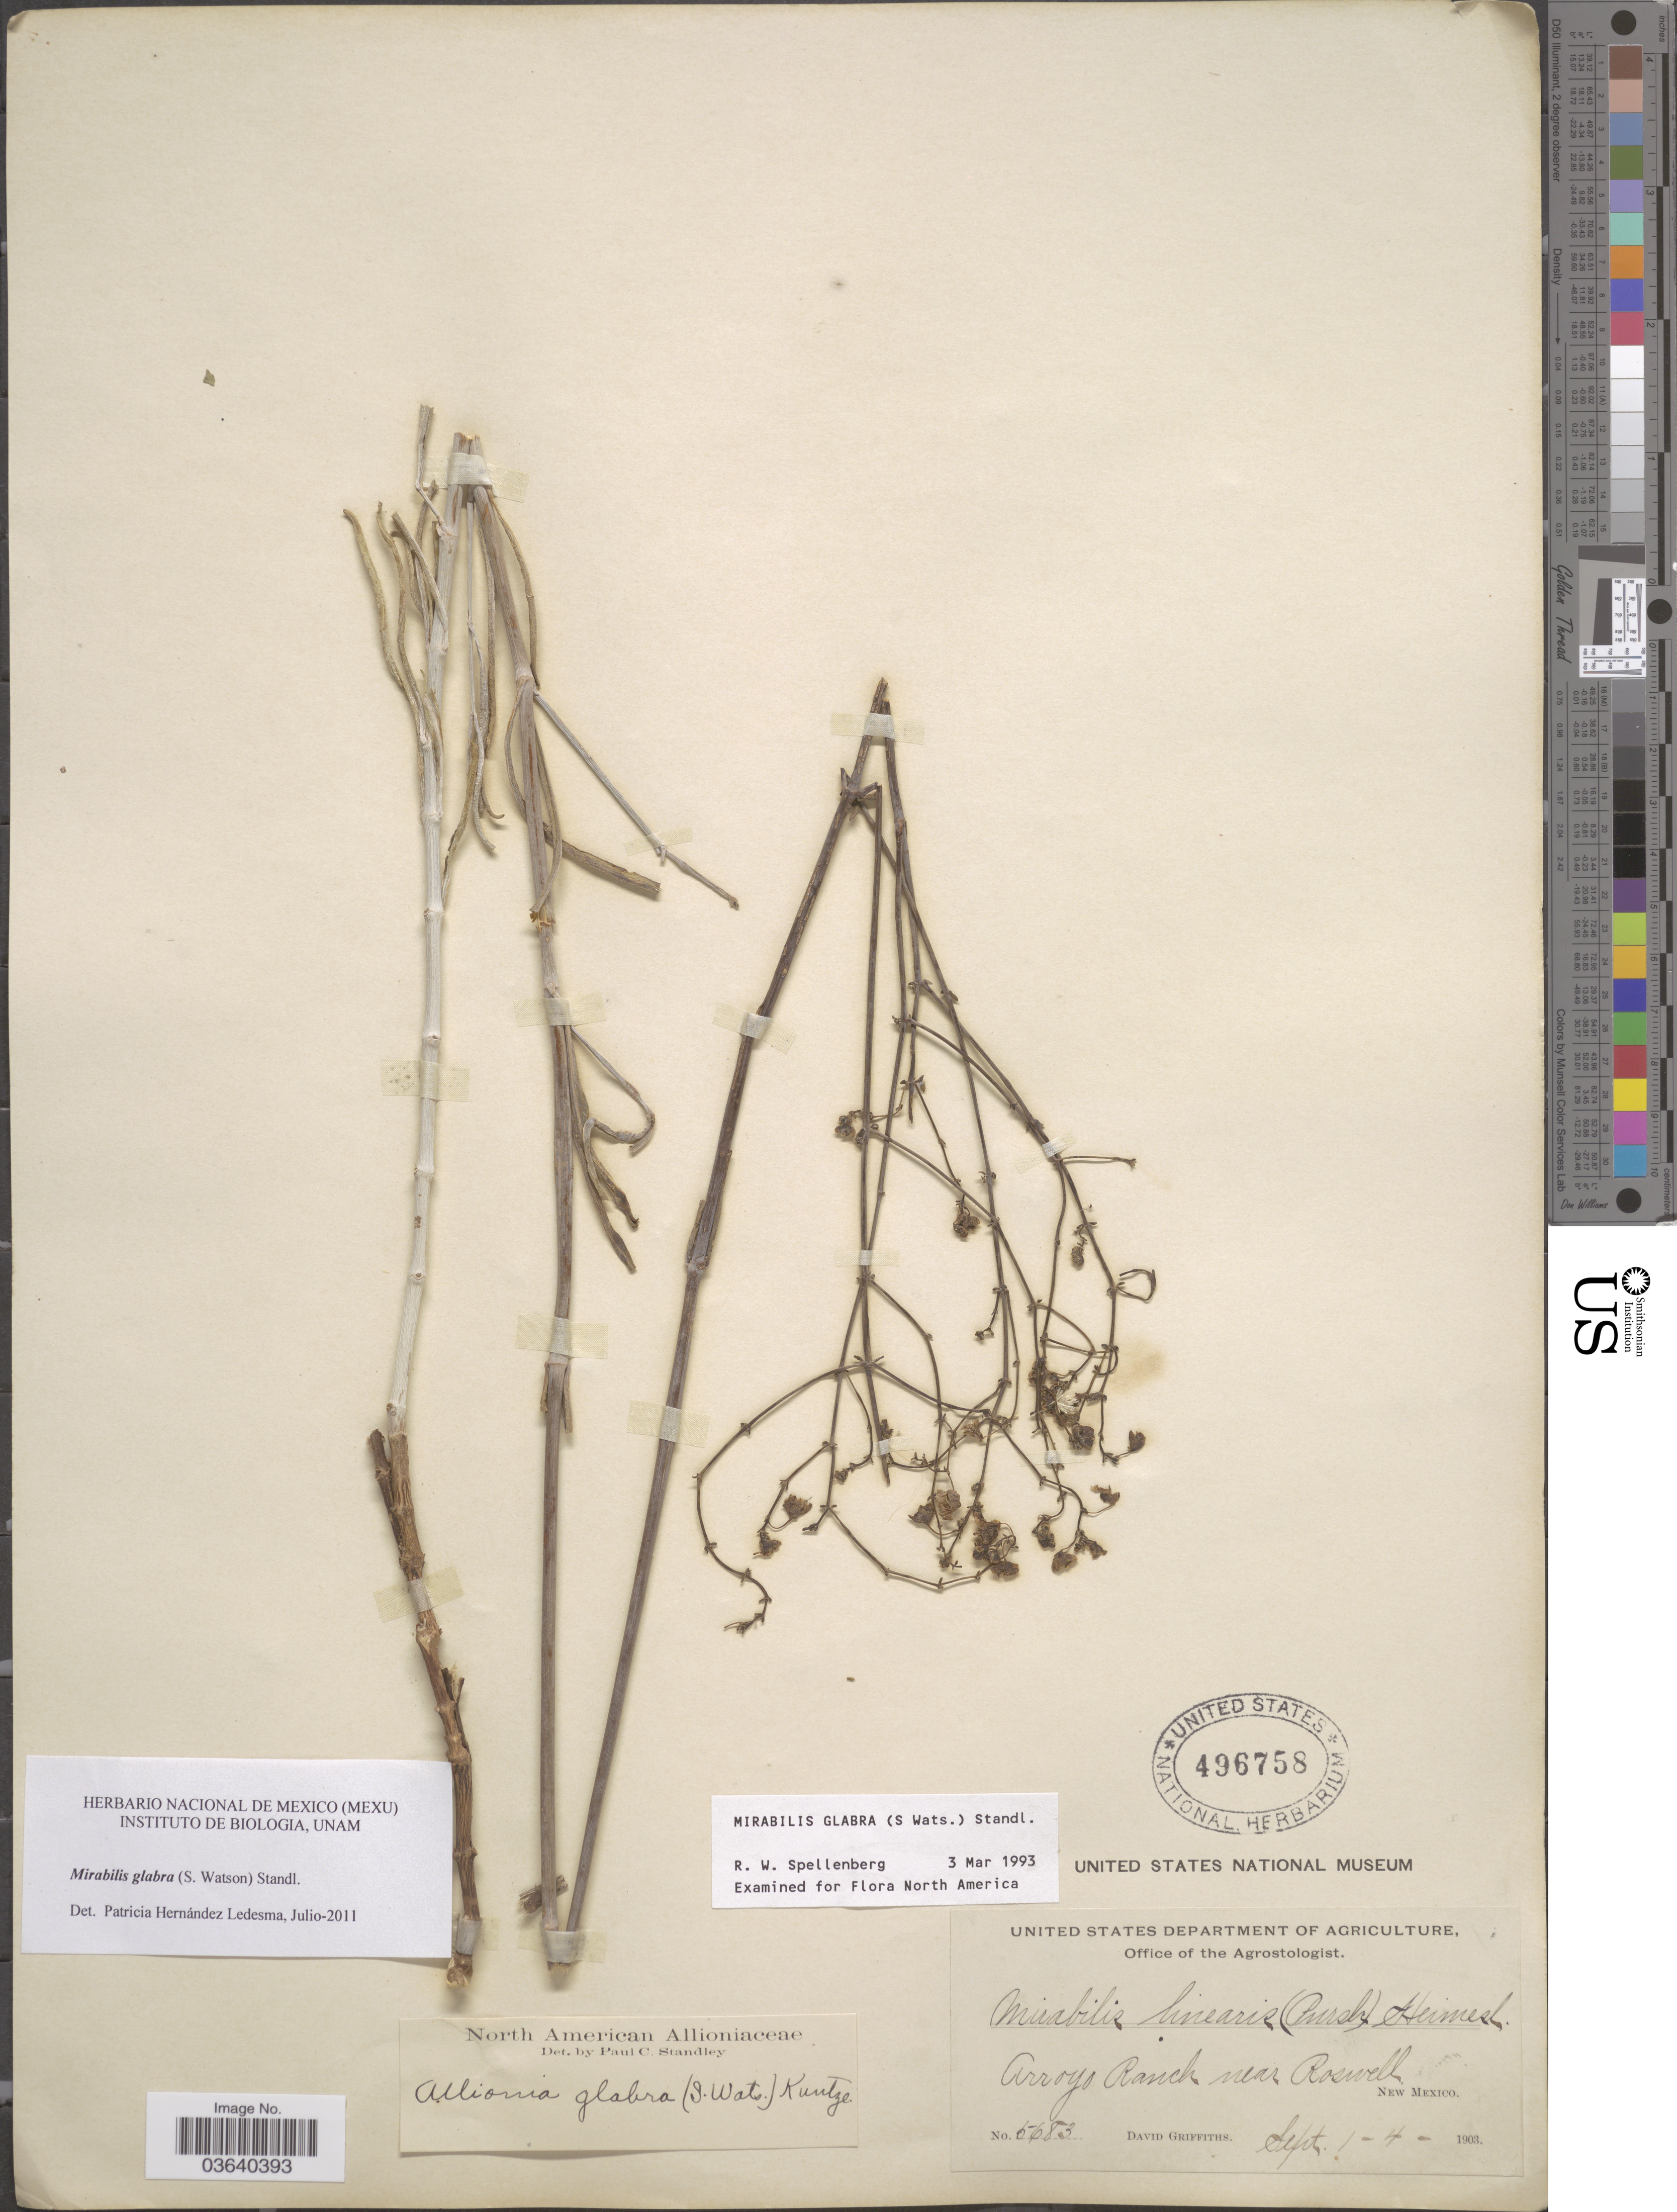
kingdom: Plantae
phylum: Tracheophyta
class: Magnoliopsida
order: Caryophyllales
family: Nyctaginaceae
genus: Mirabilis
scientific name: Mirabilis glabra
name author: (S. Watson) Standl.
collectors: D. Griffiths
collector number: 5683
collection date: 1903-09-01/1903-09-04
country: United States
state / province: New Mexico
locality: Arroyo Ranch near Roswell.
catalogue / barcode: US 496758